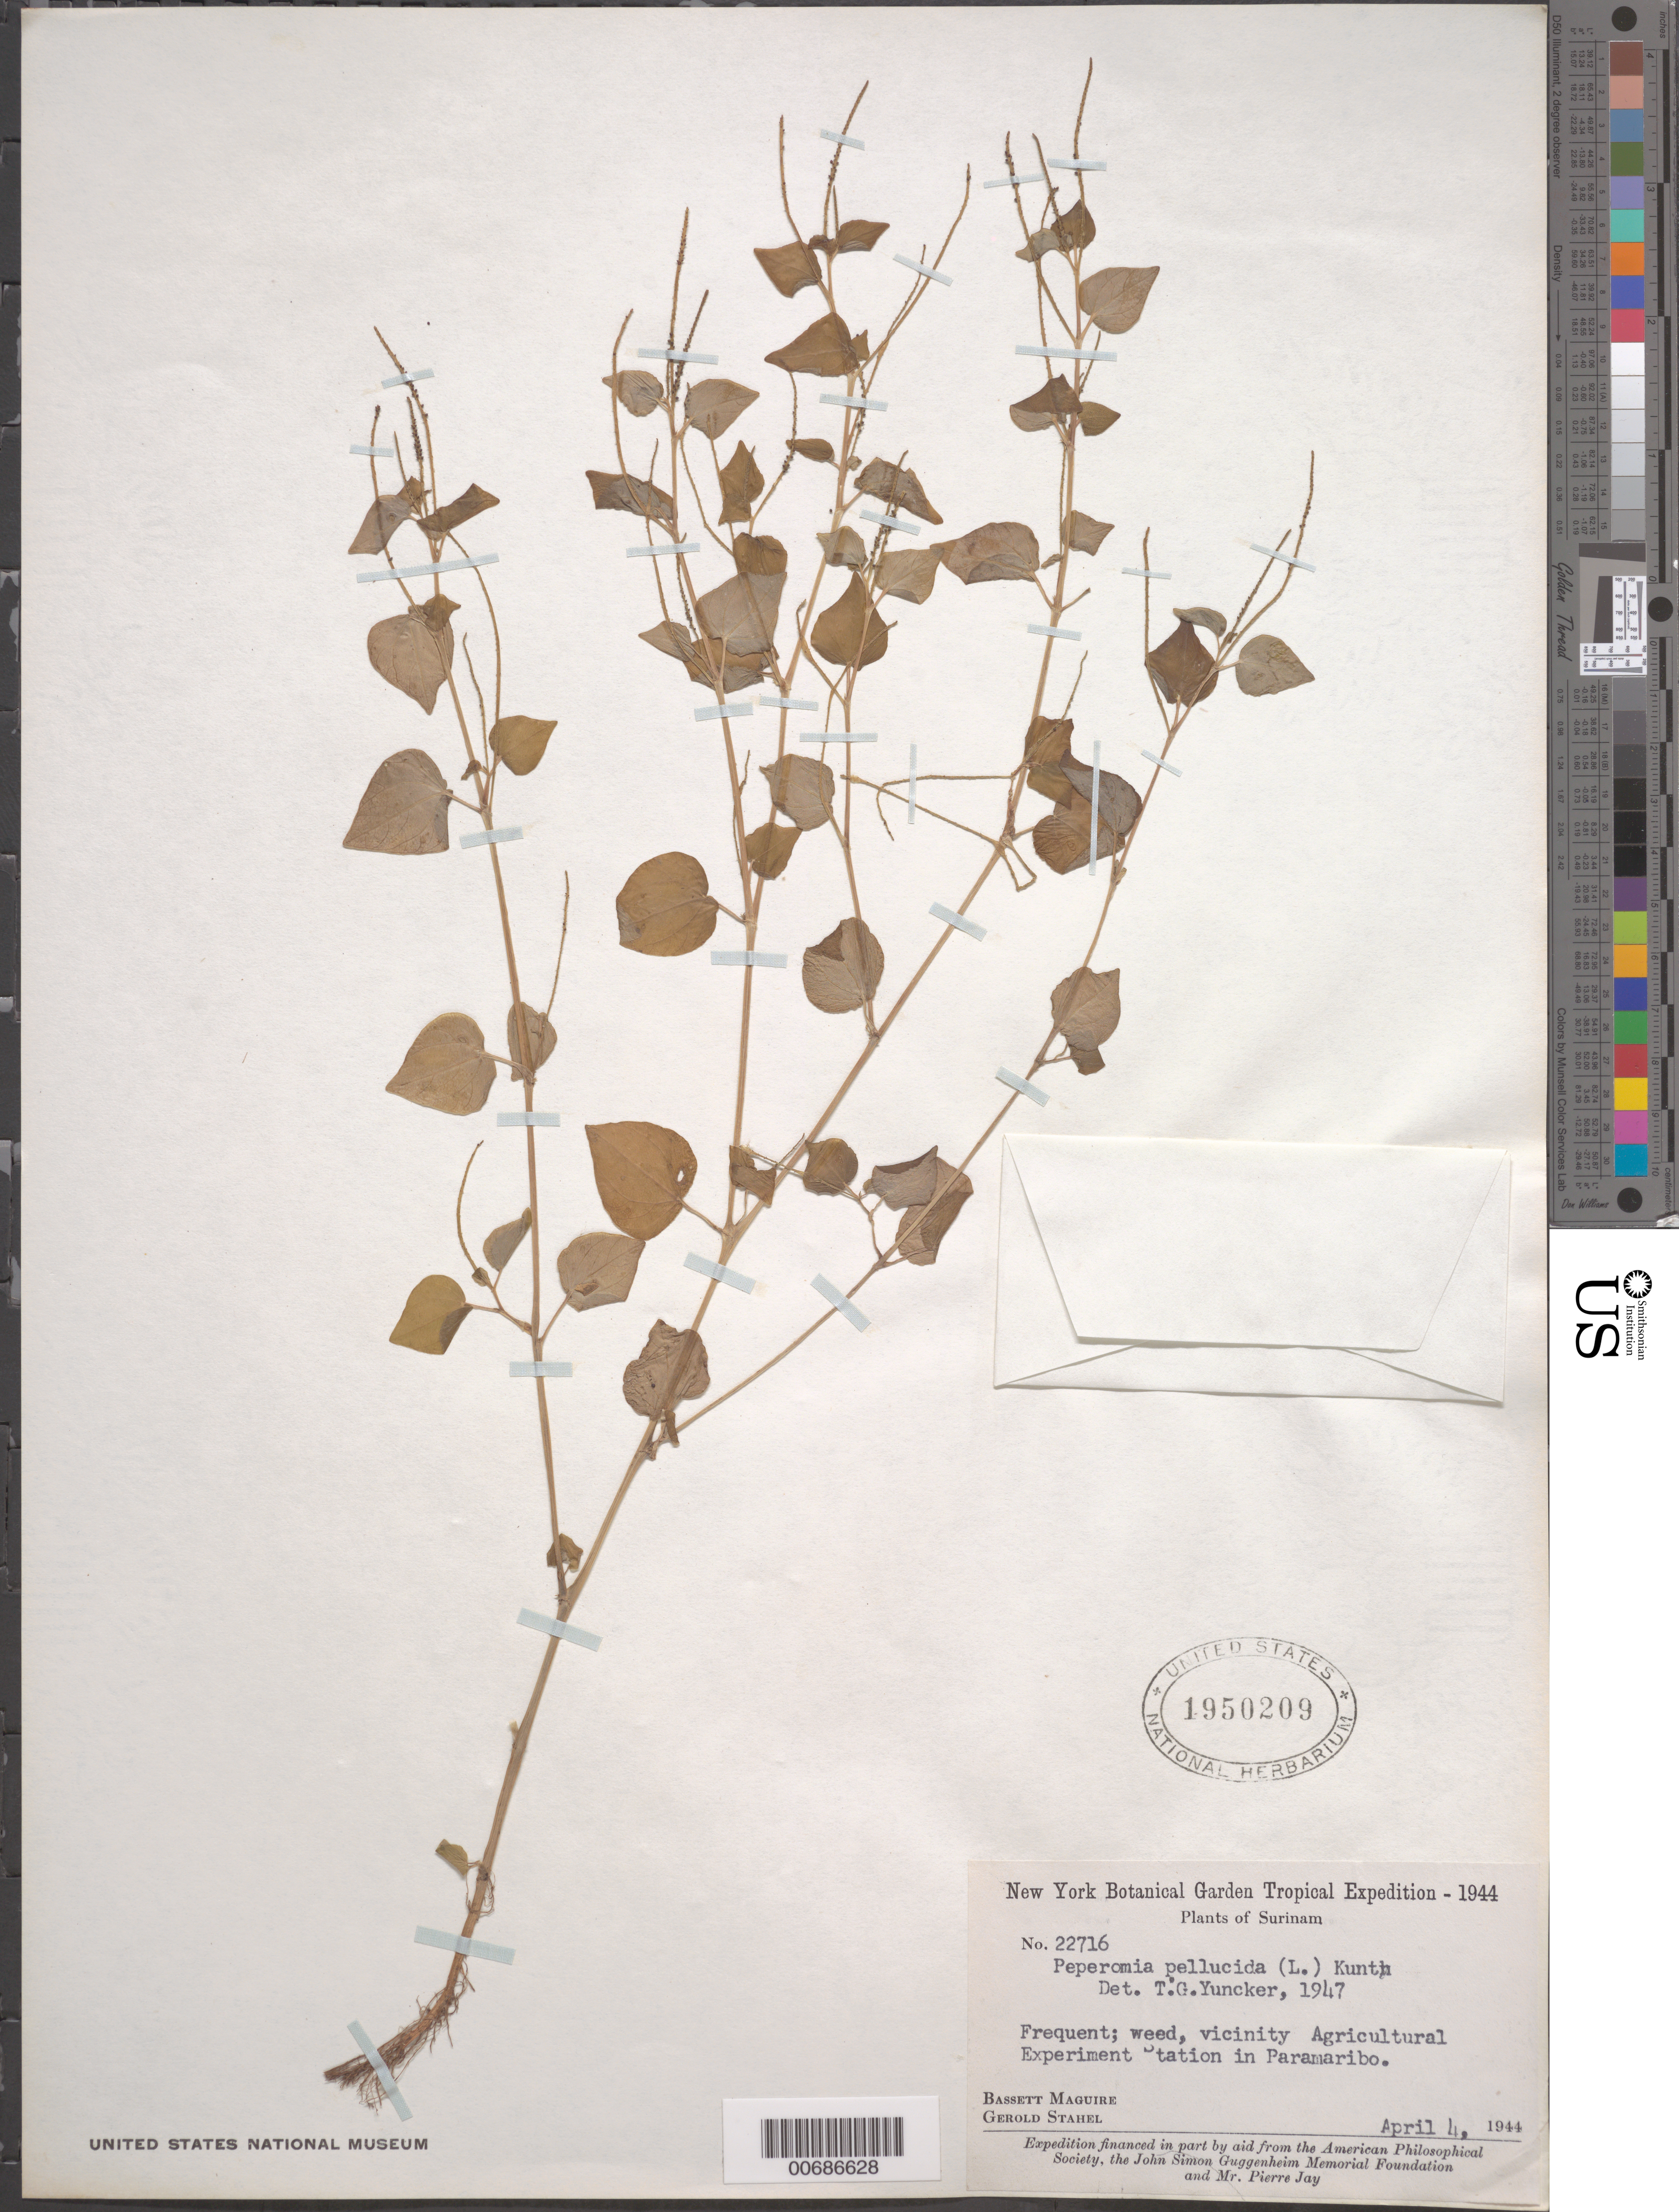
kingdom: Plantae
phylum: Tracheophyta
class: Magnoliopsida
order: Piperales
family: Piperaceae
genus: Peperomia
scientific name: Peperomia pellucida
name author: (L.) Kunth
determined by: Yuncker, T. G.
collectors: B. Maguire & G. Stahel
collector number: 22716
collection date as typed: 4-Apr-44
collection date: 1944-04-04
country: Suriname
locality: Paramaribo, Agricultural Experiment Station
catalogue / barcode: US 1950209